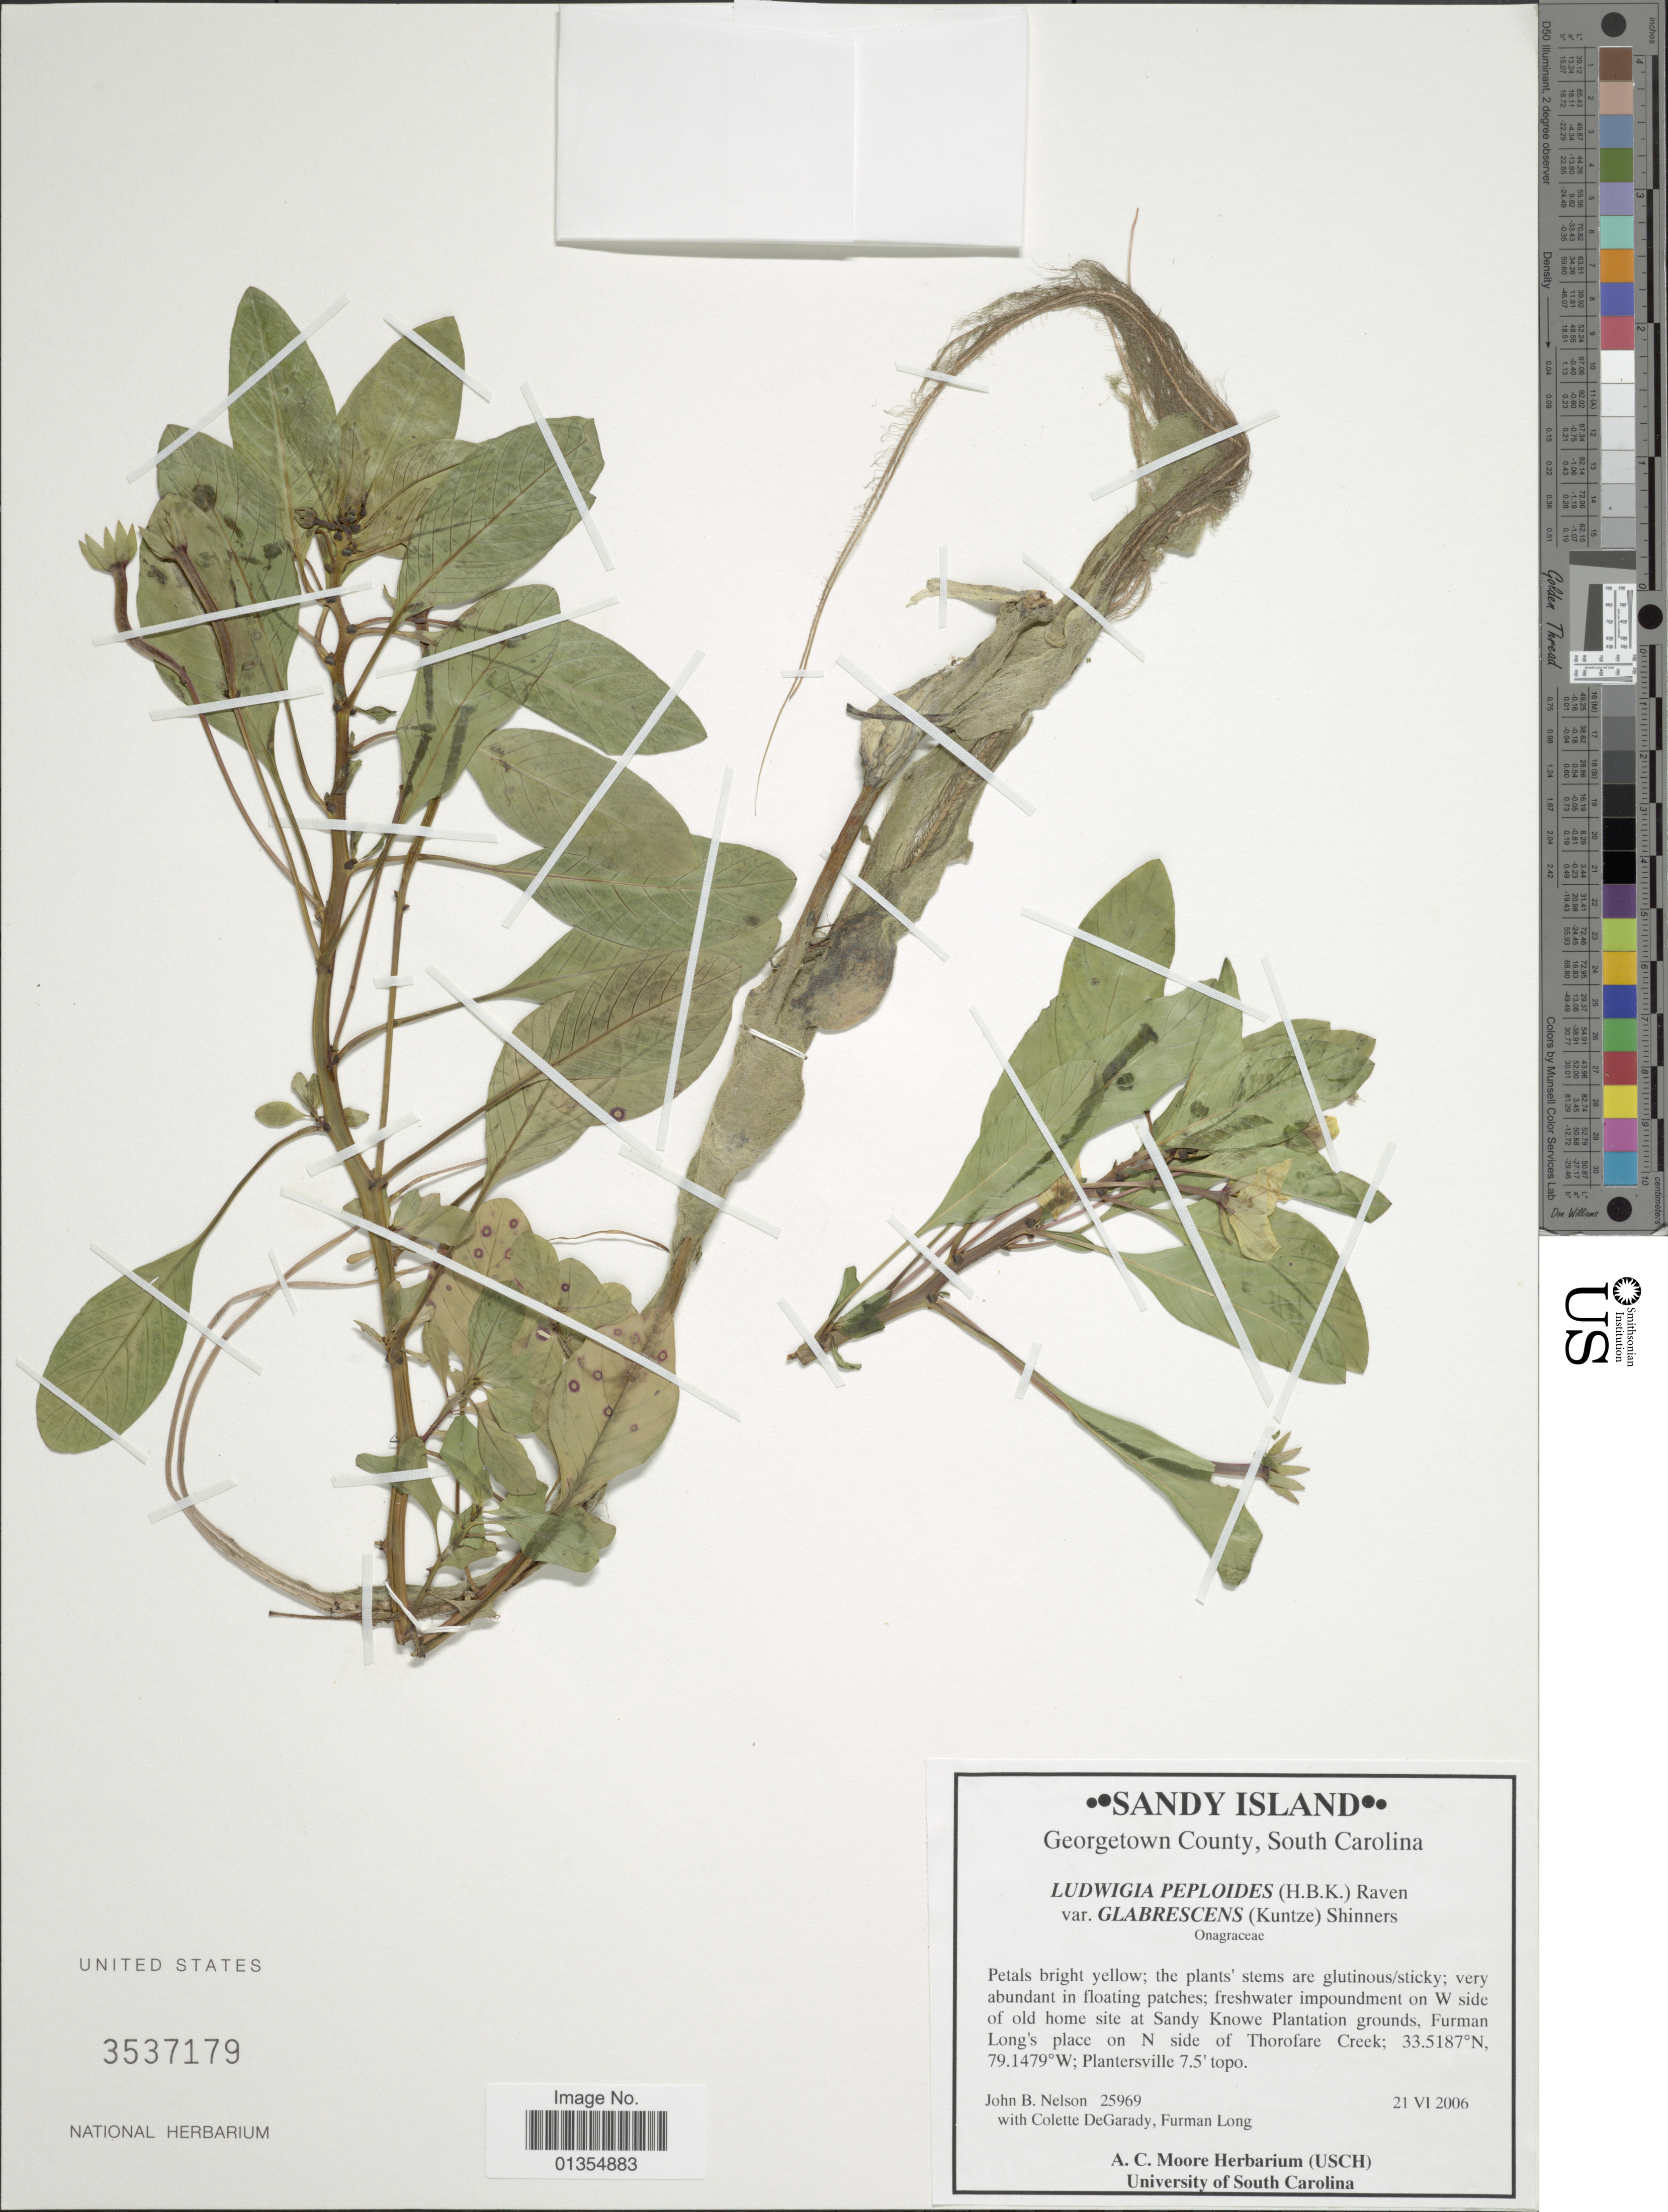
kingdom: Plantae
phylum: Tracheophyta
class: Magnoliopsida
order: Myrtales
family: Onagraceae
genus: Ludwigia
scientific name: Ludwigia peploides subsp. glabrescens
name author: (Kuntze) P.H. Raven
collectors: J. B. Nelson, C. DeGarady & F. Long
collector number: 25969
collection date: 2006-06-21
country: United States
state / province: South Carolina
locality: Sandy Island, Georgetown County, Knowe Plantation grounds, Furman Long's place on N side of Thorofare Creek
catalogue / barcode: US 3537179